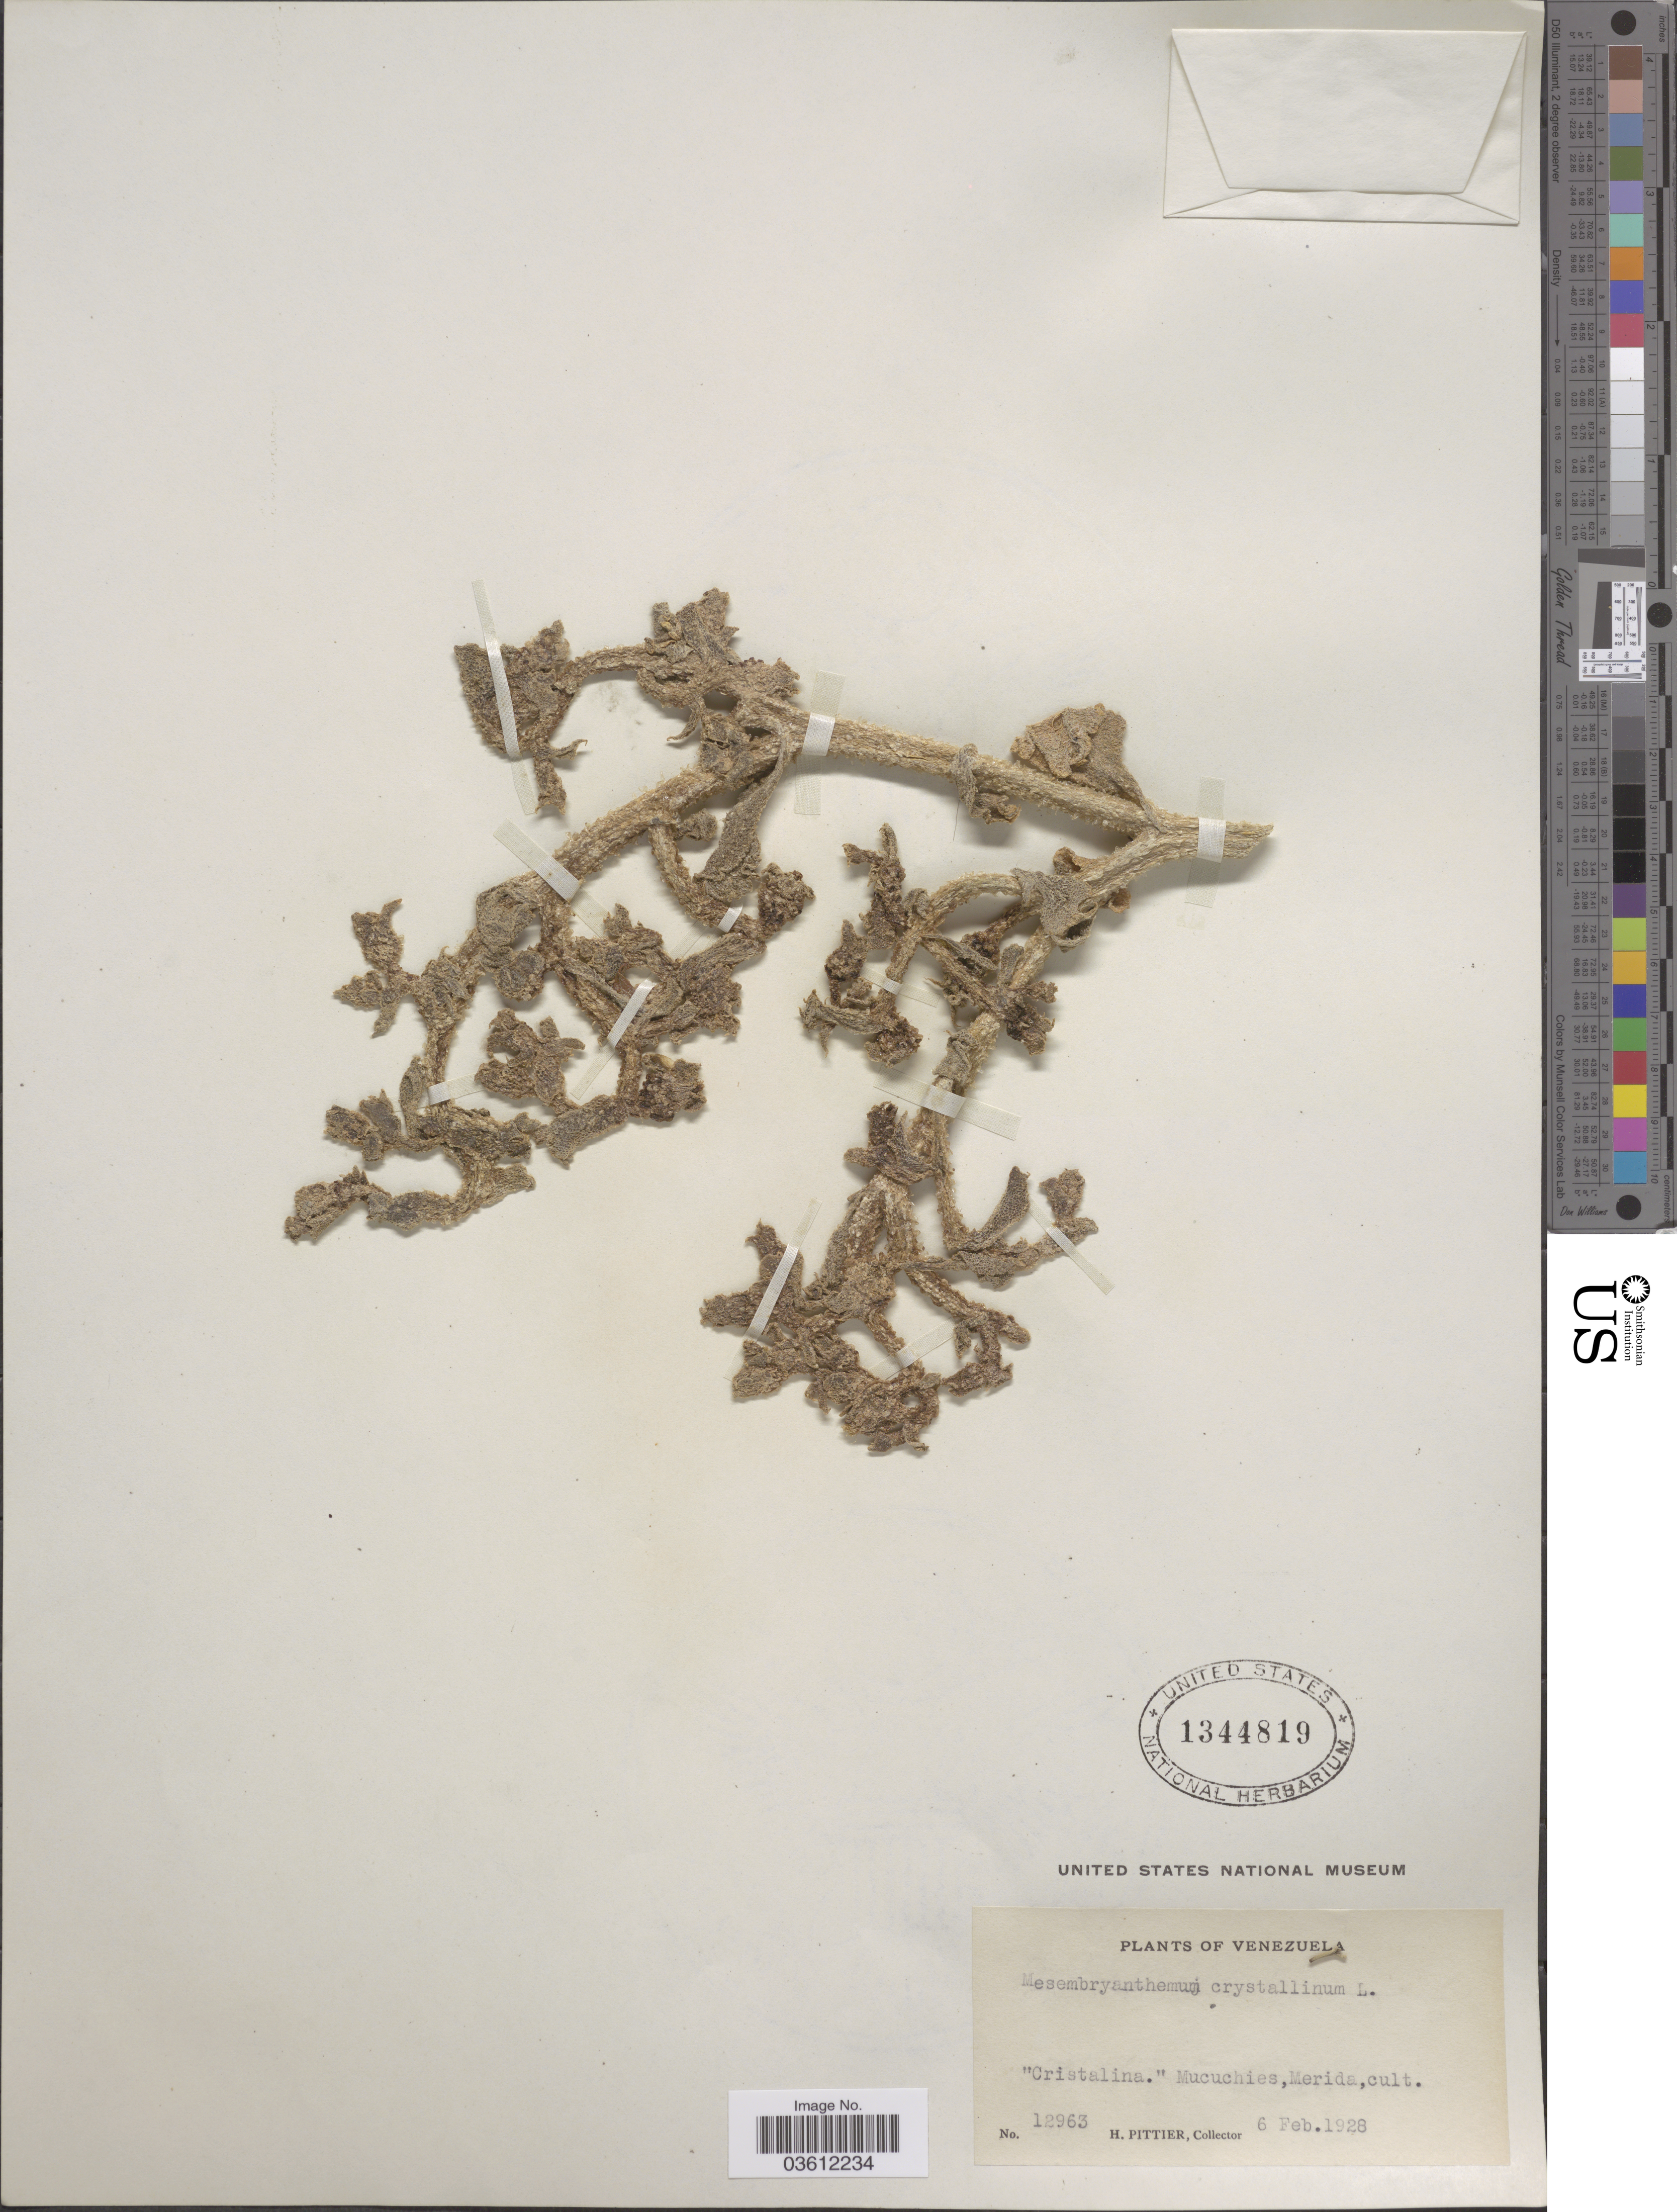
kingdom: Plantae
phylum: Tracheophyta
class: Magnoliopsida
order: Caryophyllales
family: Aizoaceae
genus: Mesembryanthemum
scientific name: Mesembryanthemum crystallinum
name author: L.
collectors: H. F. Pittier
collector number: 12963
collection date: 1928-02-06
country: Venezuela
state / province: Mérida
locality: Mucuchies.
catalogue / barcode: US 1344819